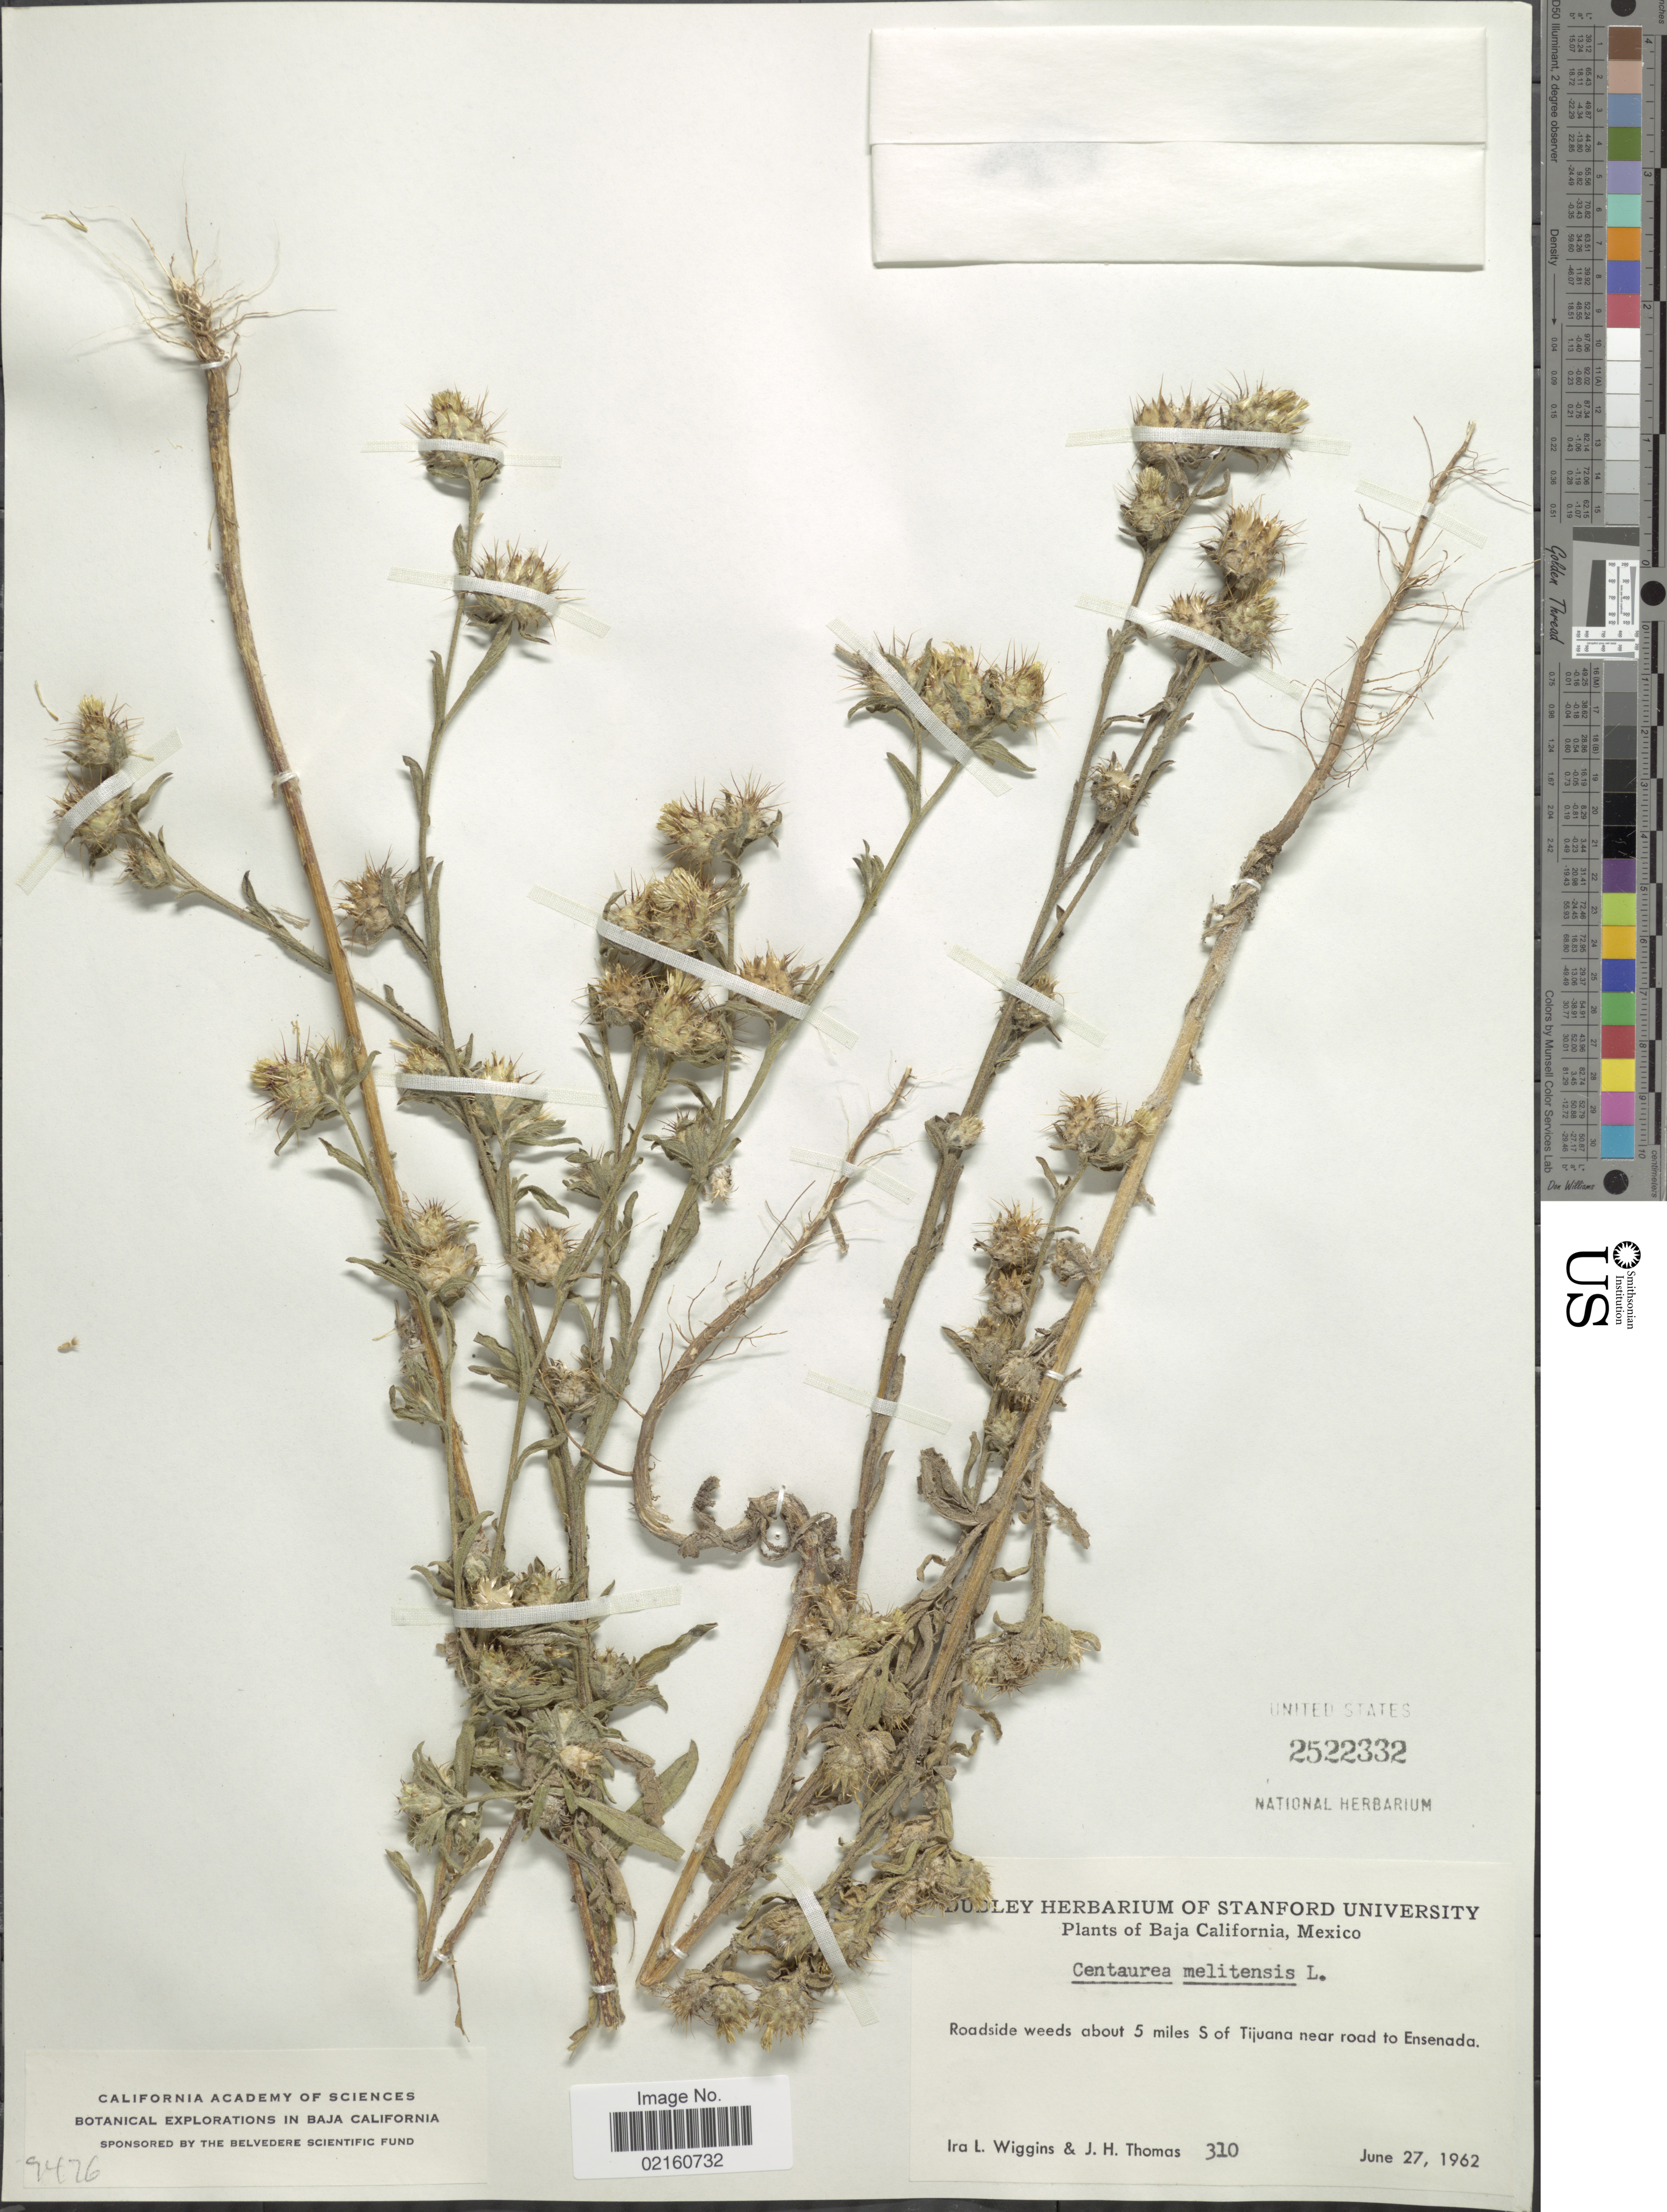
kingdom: Plantae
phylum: Tracheophyta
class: Magnoliopsida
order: Asterales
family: Asteraceae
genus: Centaurea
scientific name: Centaurea melitensis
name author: L.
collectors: I. L. Wiggins & J. H. Thomas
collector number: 310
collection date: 1962-06-27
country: Mexico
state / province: Baja California Norte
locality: About 5 miles S of Tijuana near road to Ensenada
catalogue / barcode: US 2522332